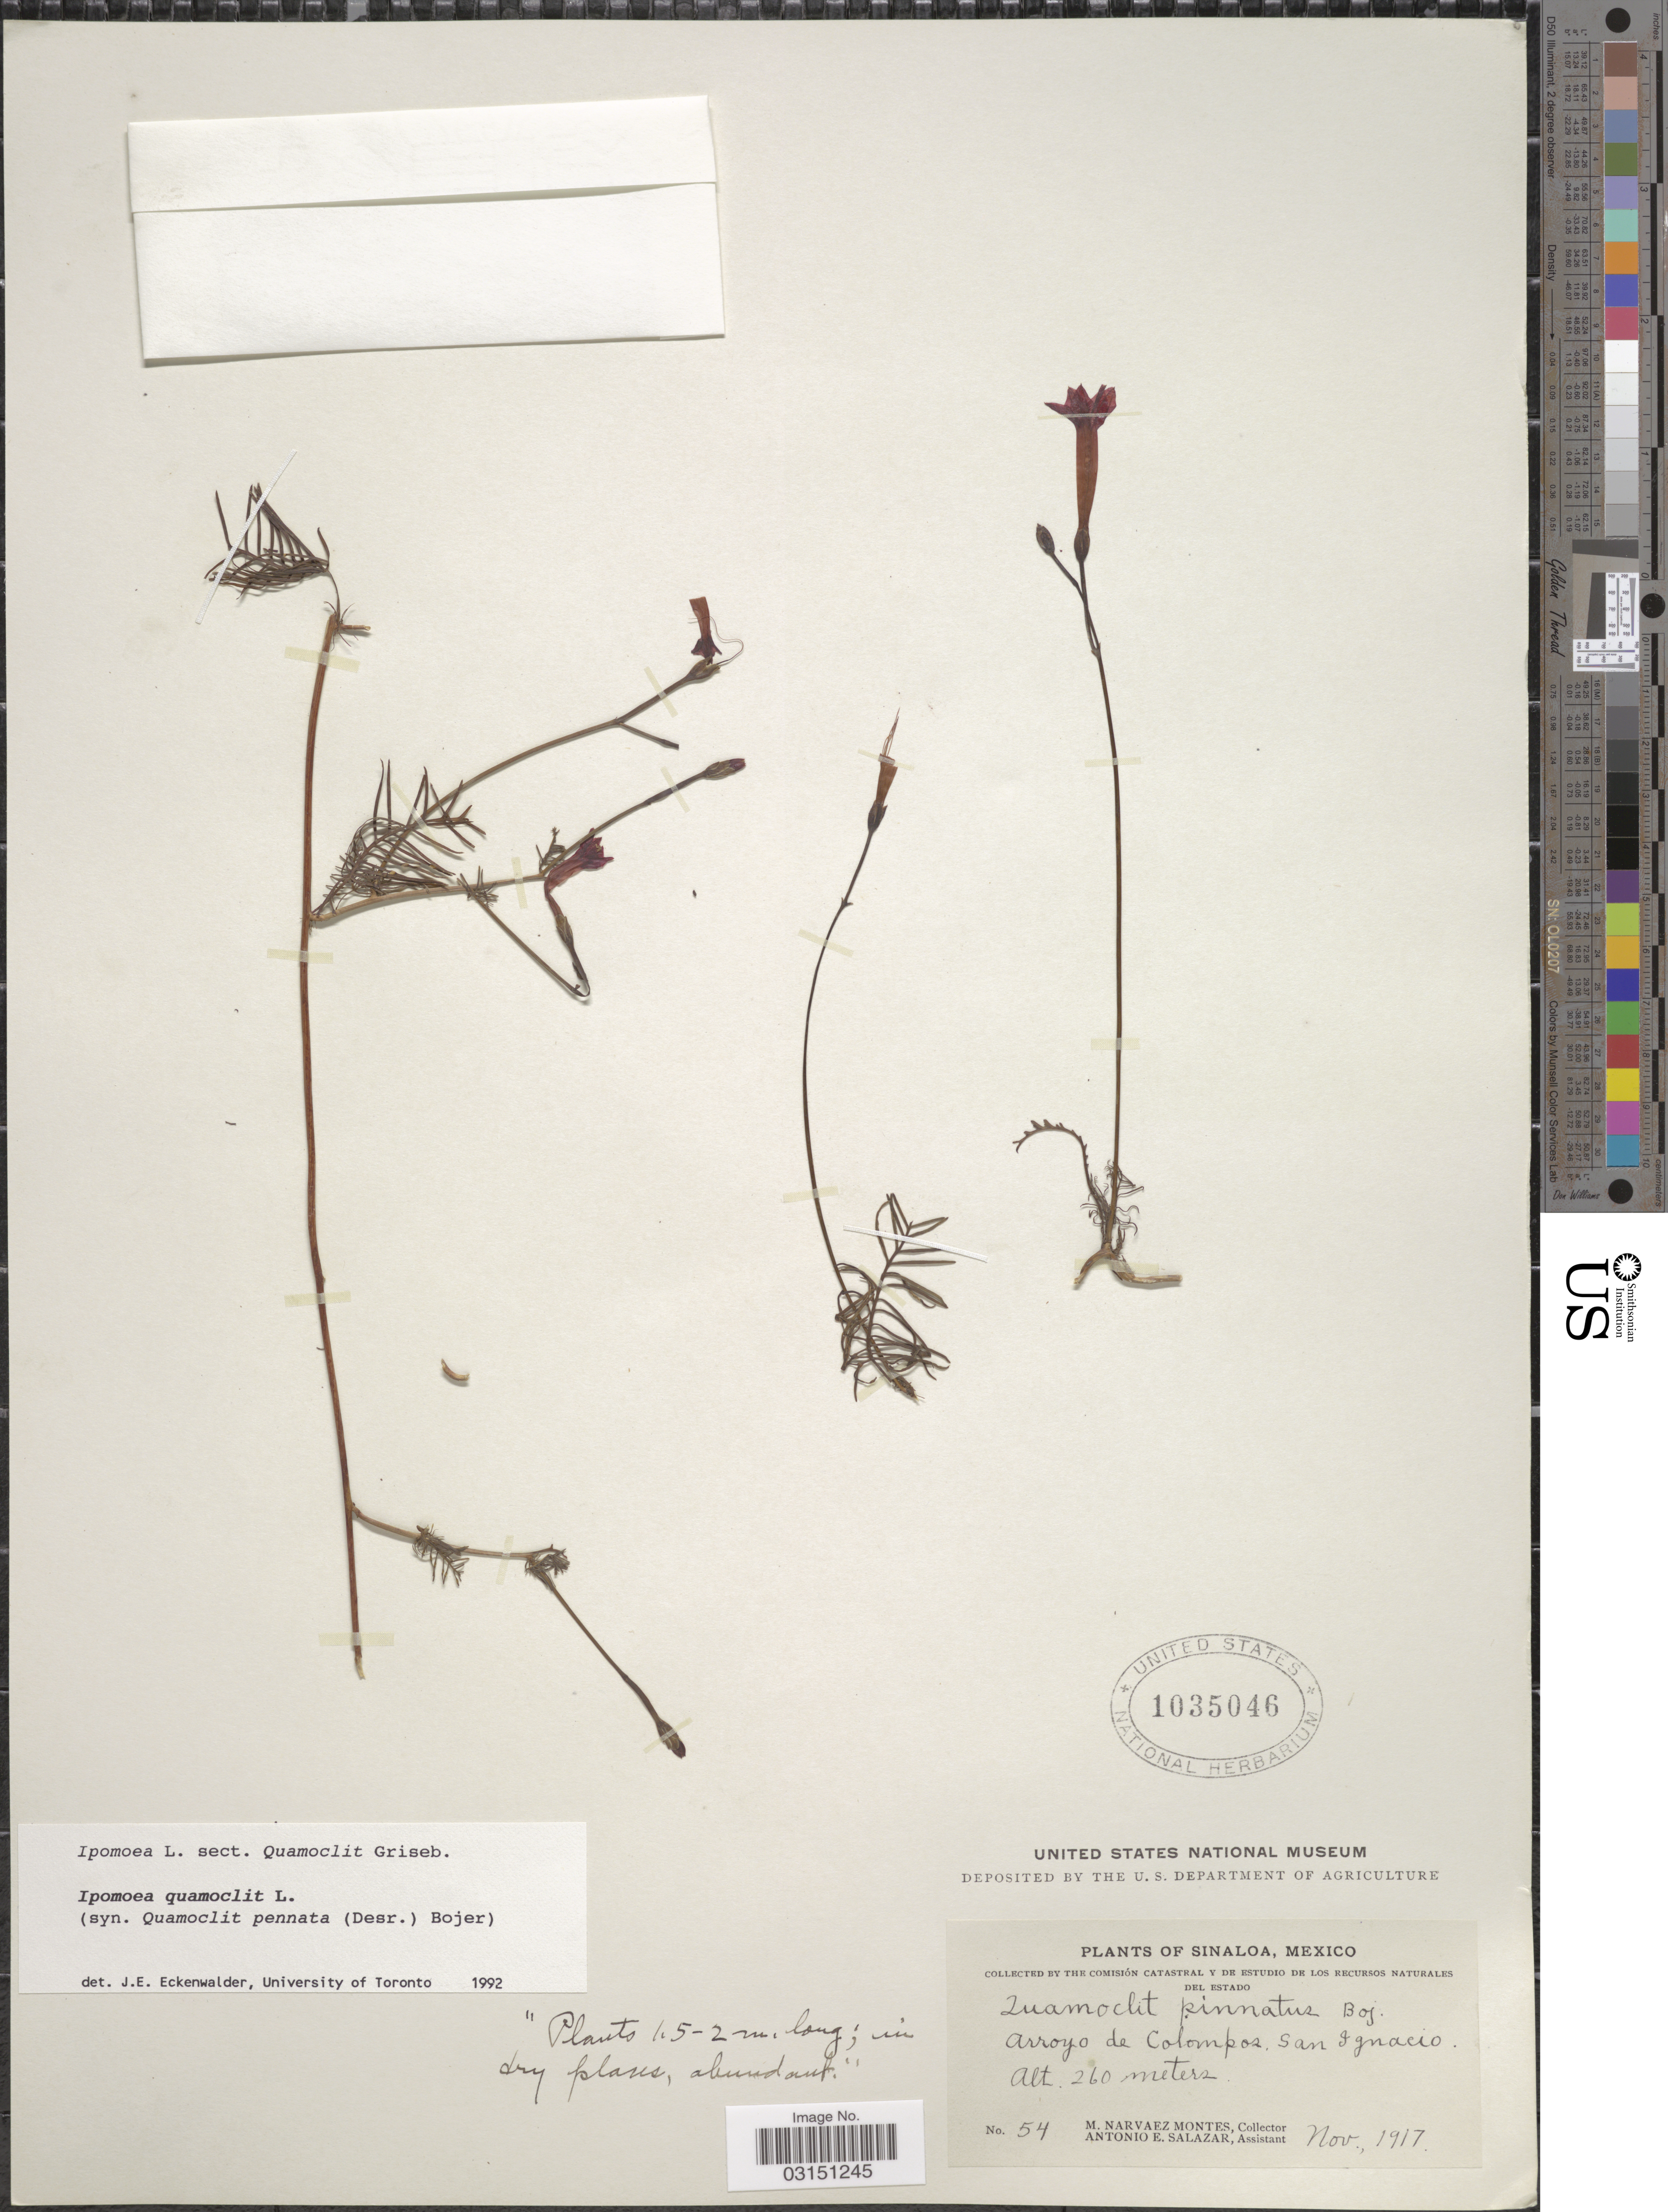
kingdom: Plantae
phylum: Tracheophyta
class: Magnoliopsida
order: Solanales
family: Convolvulaceae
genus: Ipomoea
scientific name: Ipomoea quamoclit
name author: L.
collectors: M. Narvaez-Montes & A. E. Salazar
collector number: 54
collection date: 1917-11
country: Mexico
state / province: Sinaloa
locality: Arroyo de Colompos, San Ignacio.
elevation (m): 260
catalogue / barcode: US 1035046